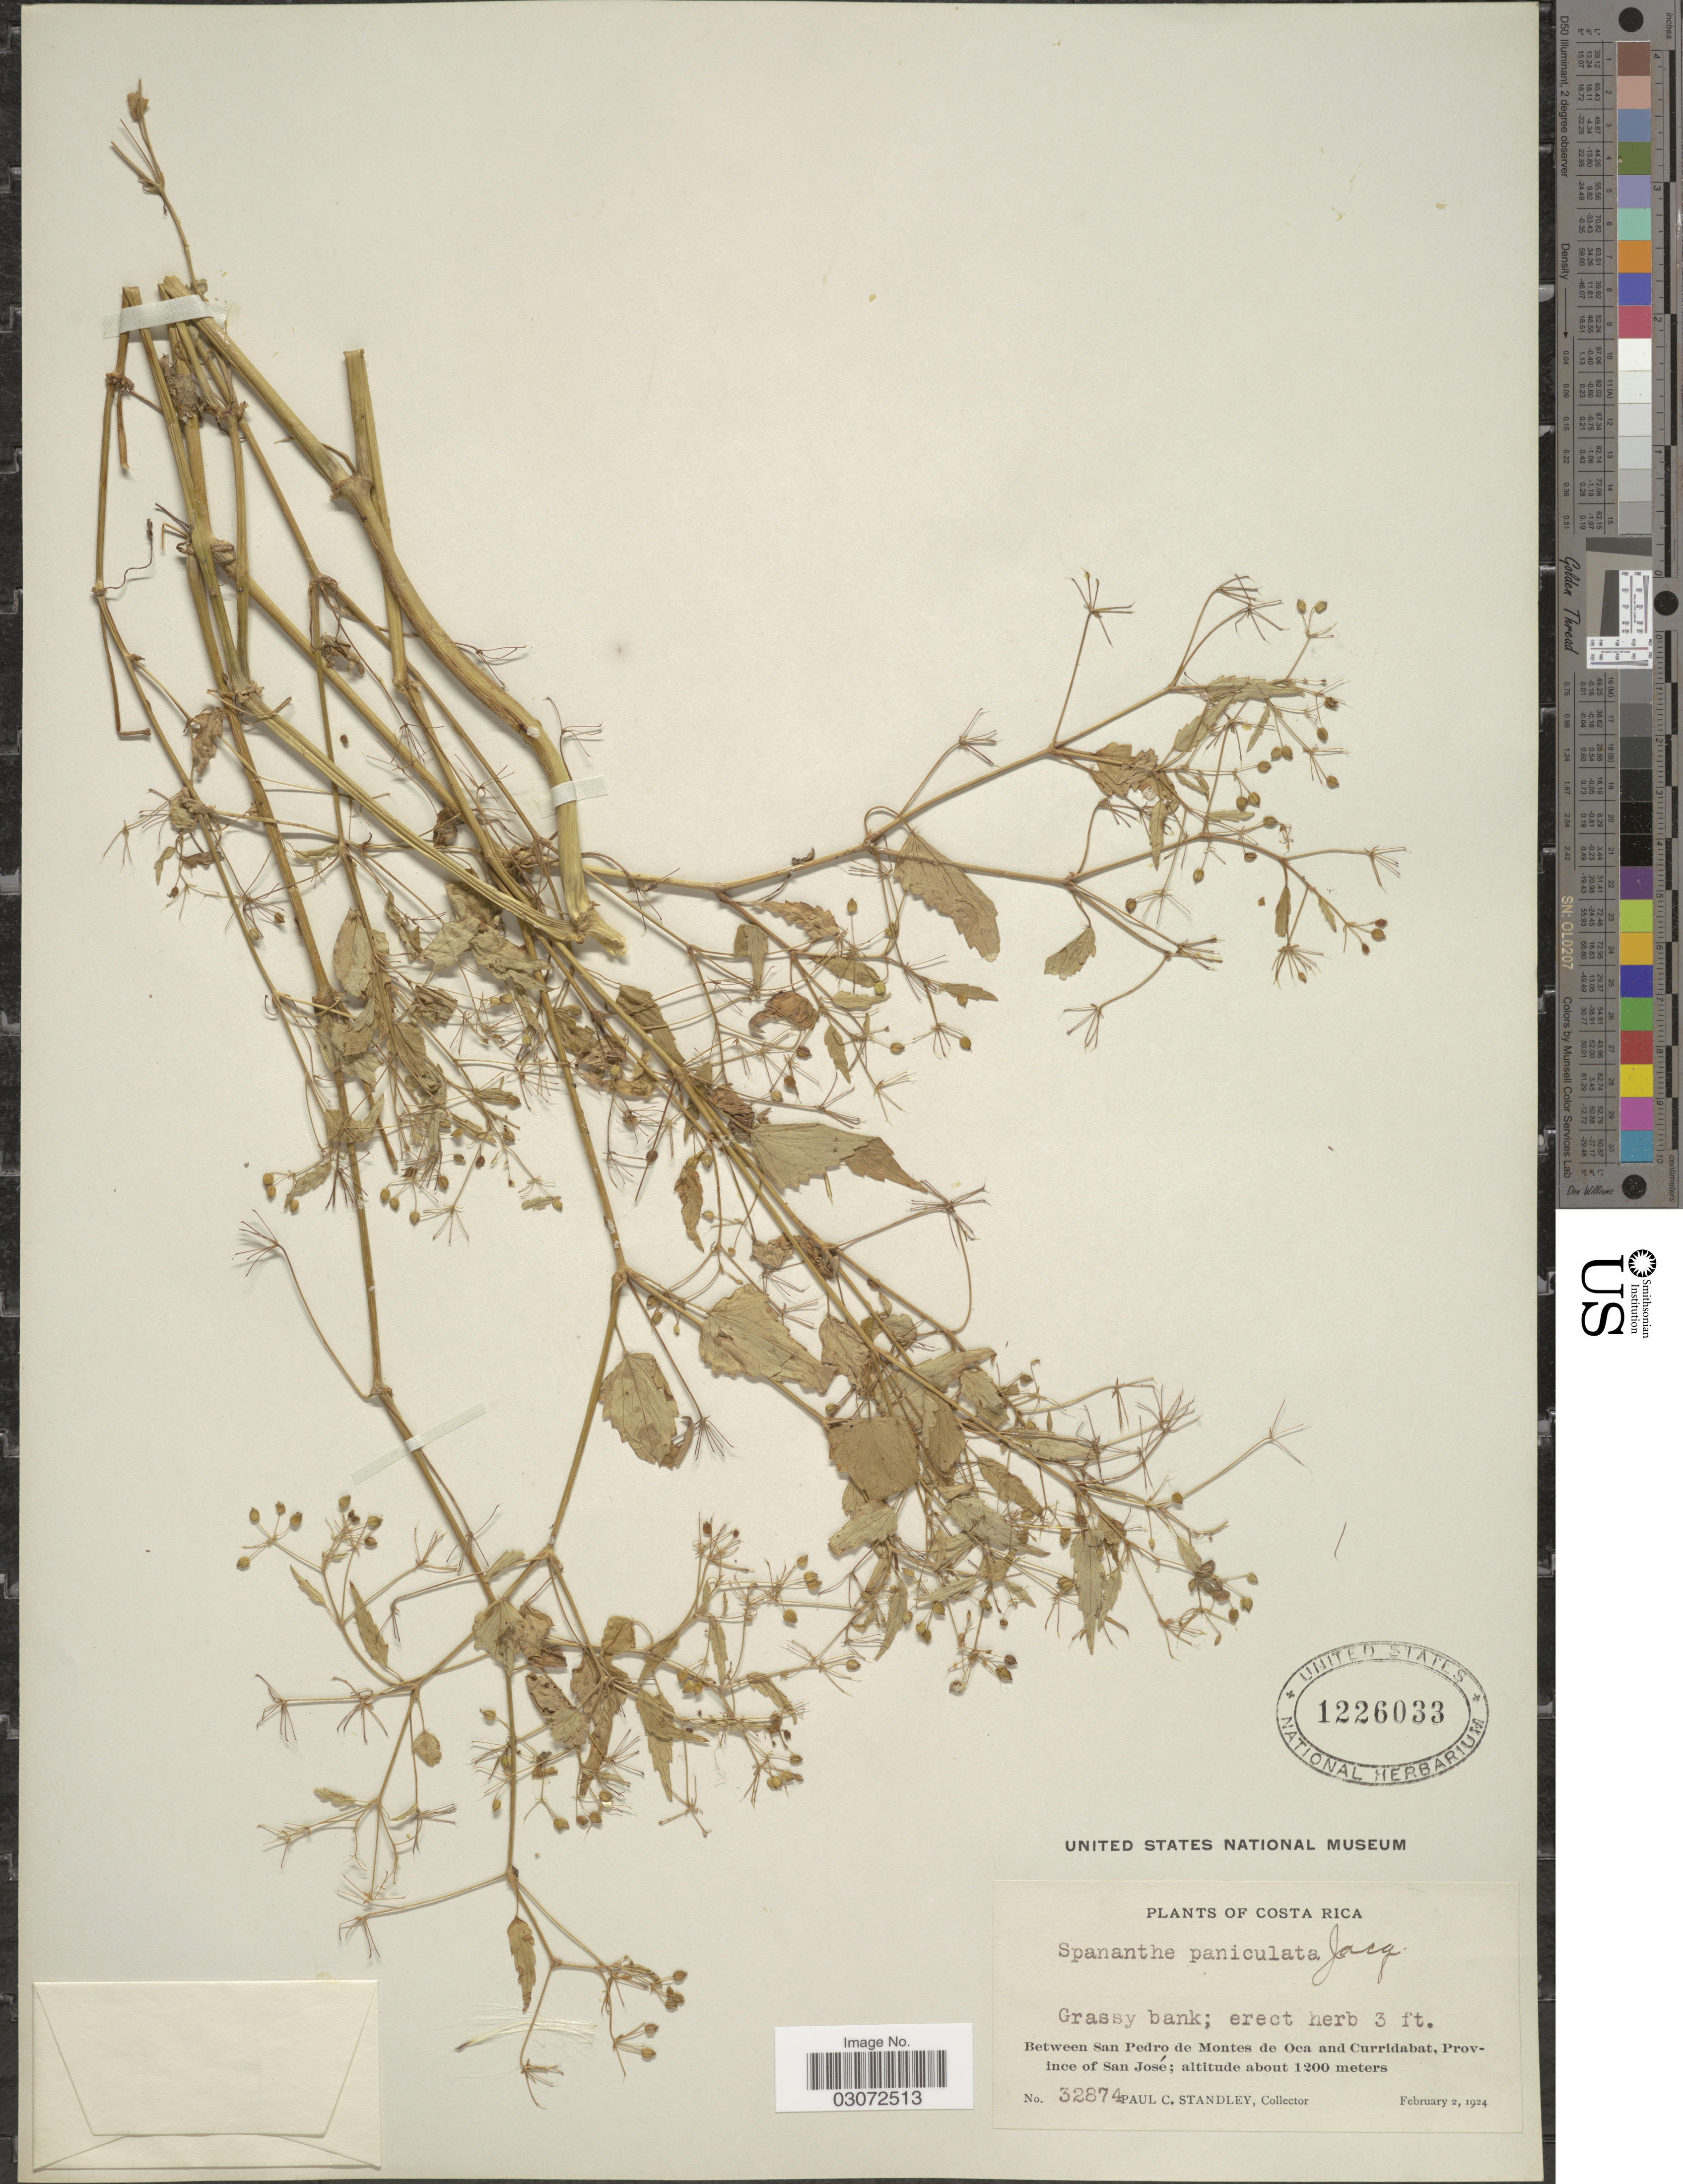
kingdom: Plantae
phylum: Tracheophyta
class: Magnoliopsida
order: Apiales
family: Apiaceae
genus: Spananthe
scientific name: Spananthe paniculata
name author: Jacq.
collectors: P. C. Standley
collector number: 32874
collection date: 1924-02-02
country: Costa Rica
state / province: San José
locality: Between San Pedro de Montes de Oca and Curridabat, Province of San José.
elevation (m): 1200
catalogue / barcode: US 1226033